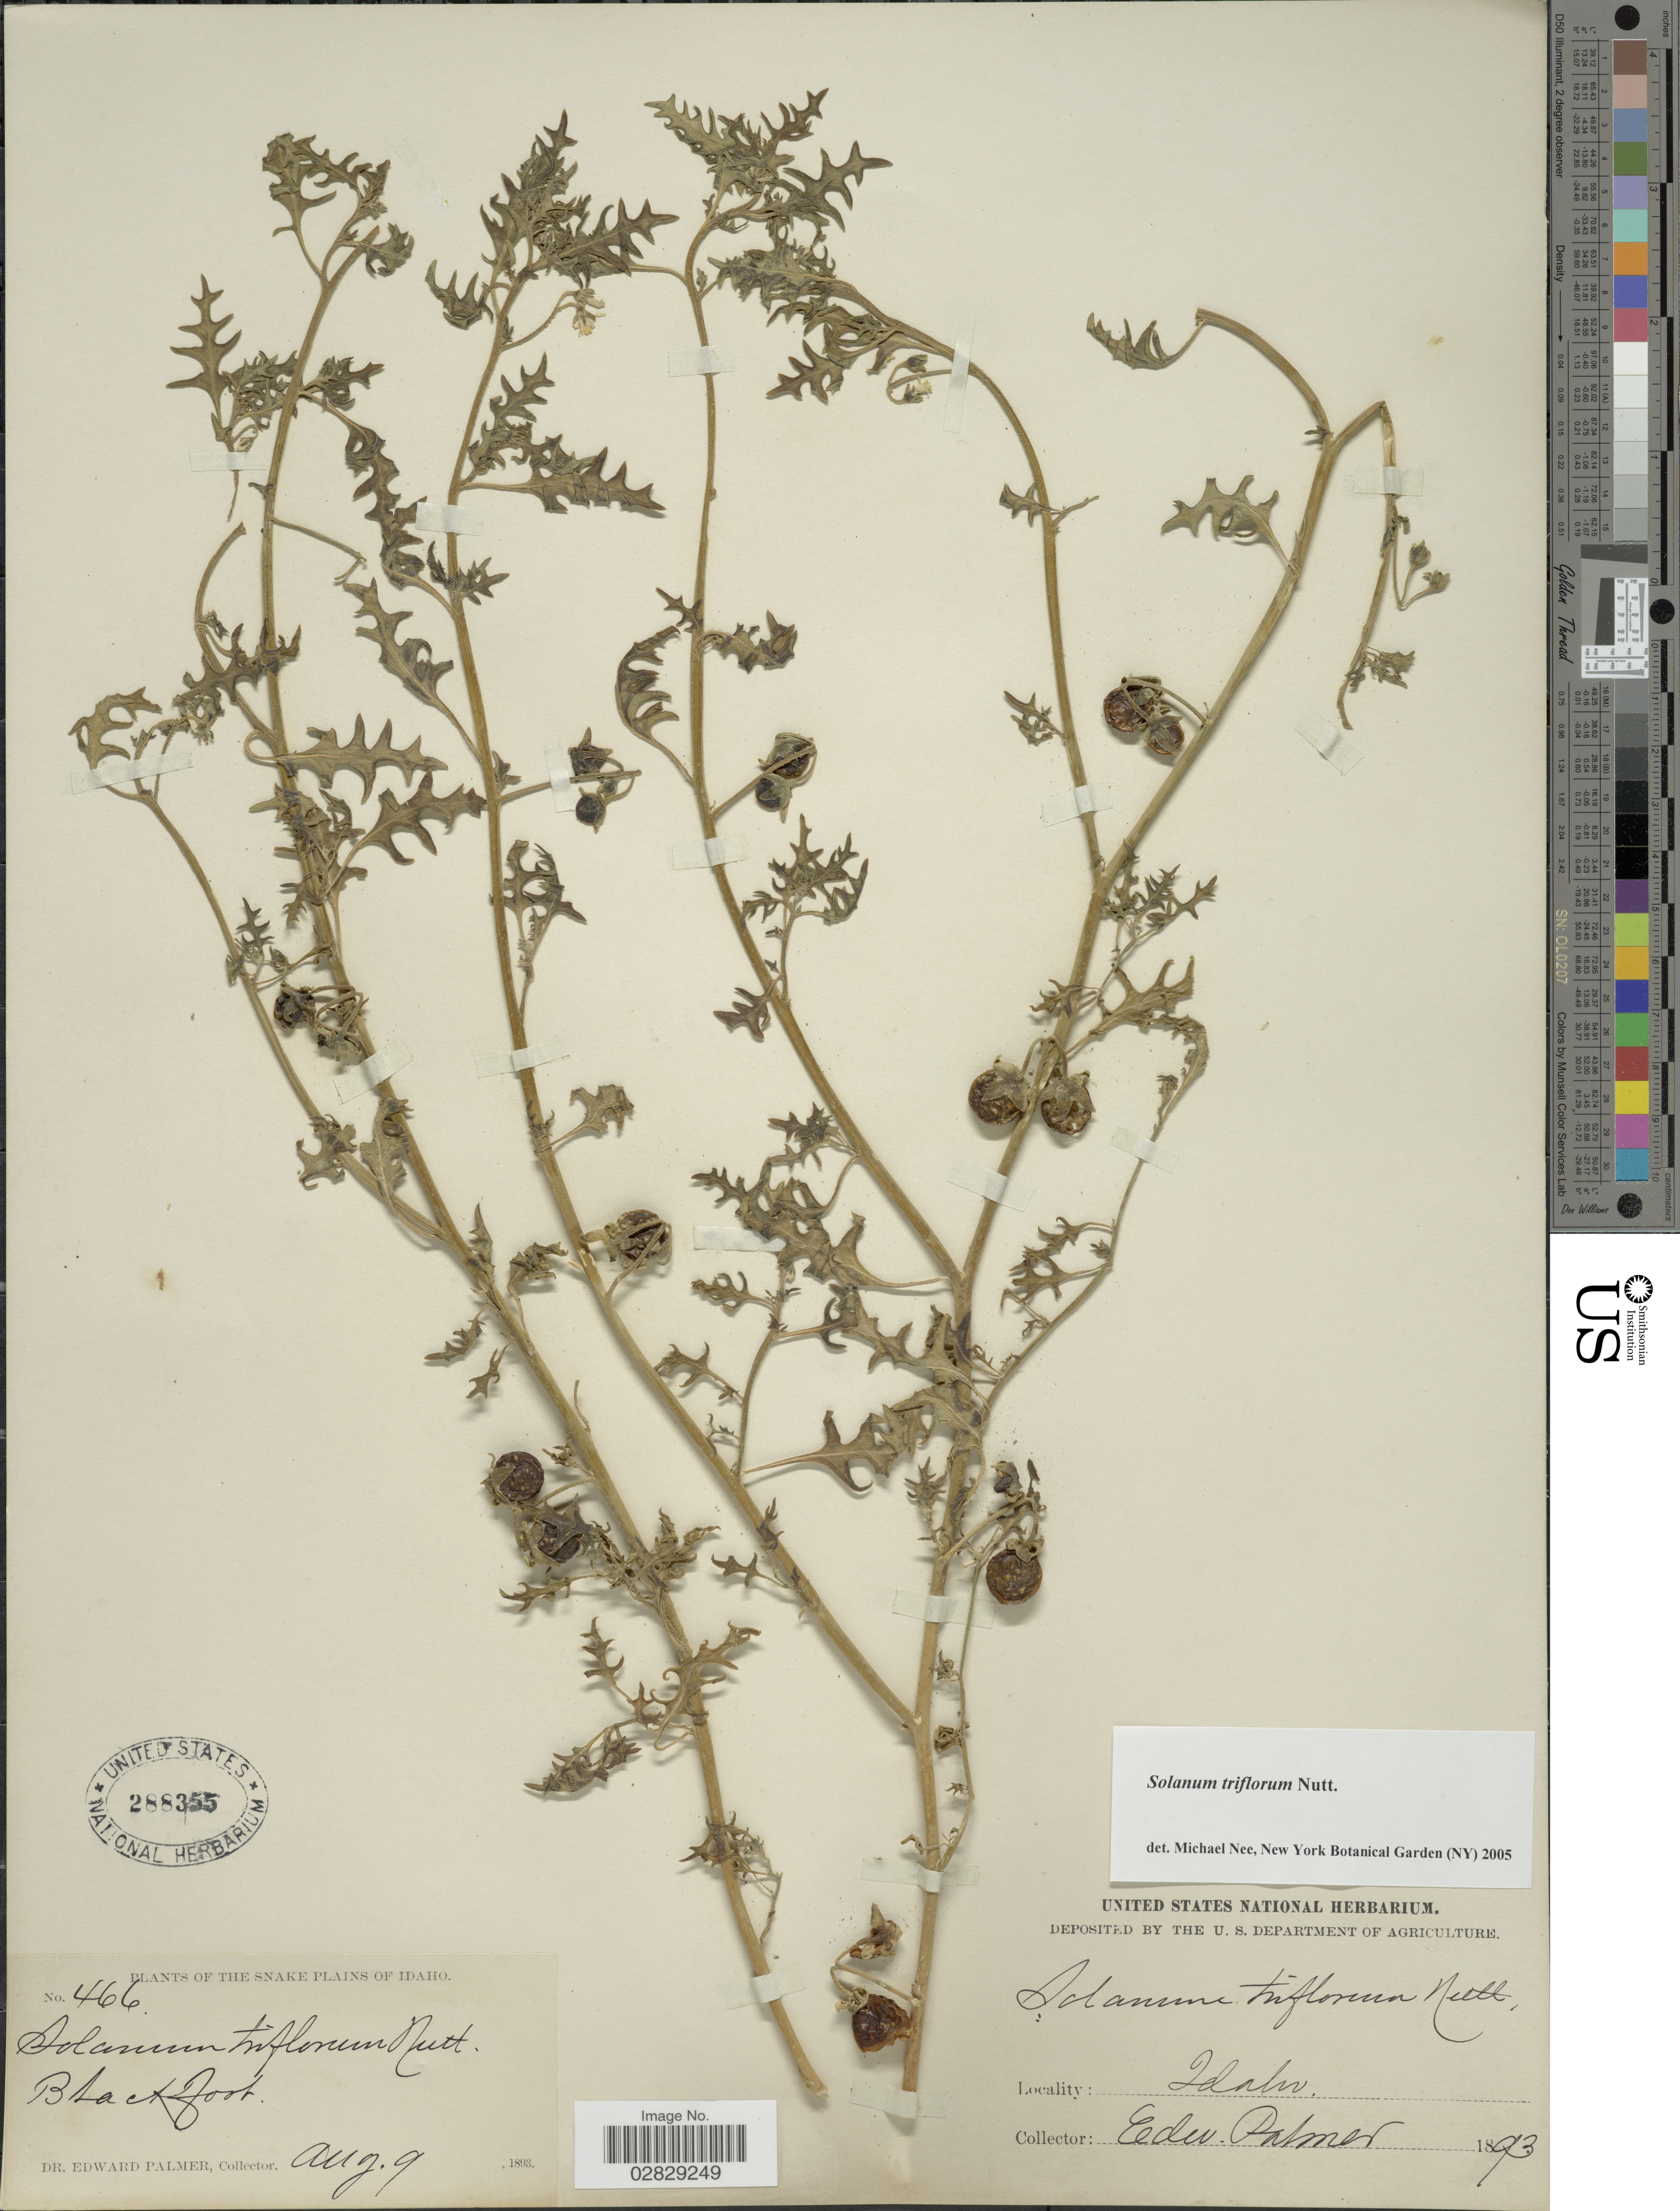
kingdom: Plantae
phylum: Tracheophyta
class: Magnoliopsida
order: Solanales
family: Solanaceae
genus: Solanum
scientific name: Solanum triflorum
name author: Nutt.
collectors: E. Palmer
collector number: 466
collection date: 1893-08-09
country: United States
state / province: Idaho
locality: Blackfoot.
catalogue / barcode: US 288355